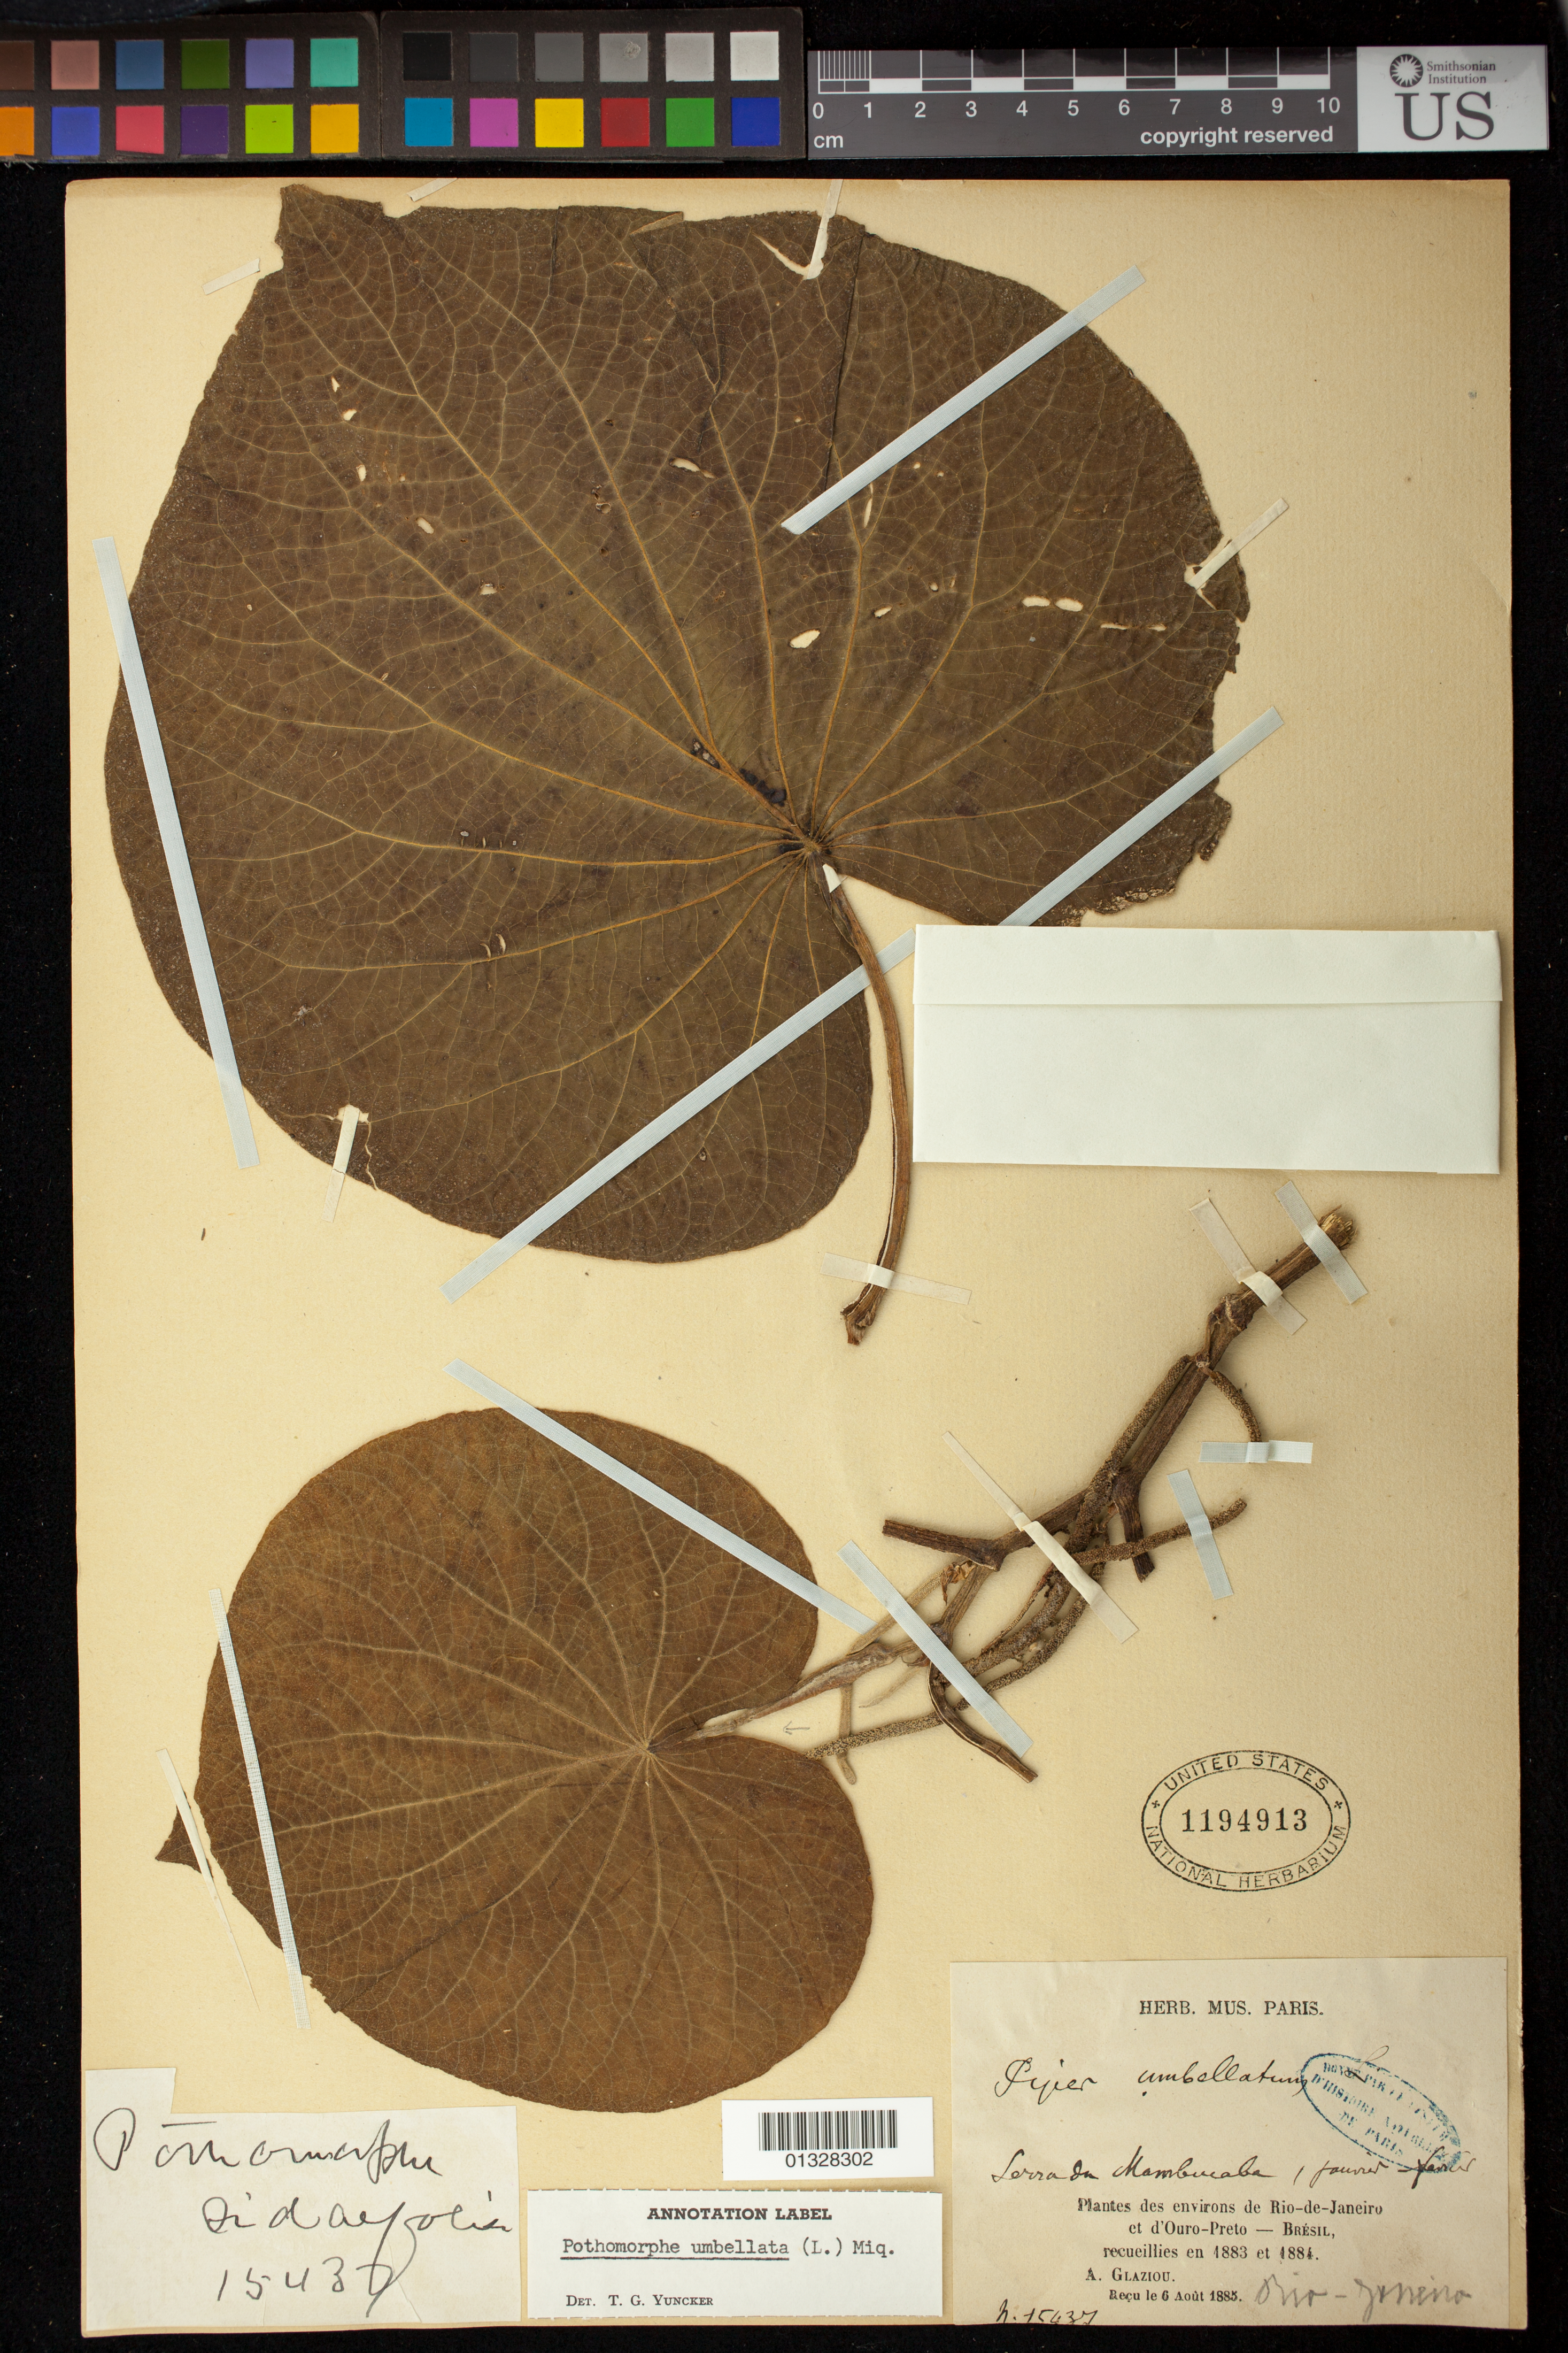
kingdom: Plantae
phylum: Tracheophyta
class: Magnoliopsida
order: Piperales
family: Piperaceae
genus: Piper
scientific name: Piper umbellatum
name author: L.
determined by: Strong, M. T., (US), Smithsonian Institution - National Museum of Natural History (UNITED STATES)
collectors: A. F. M. Glaziou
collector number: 15437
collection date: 1905-02-25/1905-02-26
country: Brazil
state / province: Rio de Janeiro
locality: Serra da Mambucada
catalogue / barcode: US 1194913